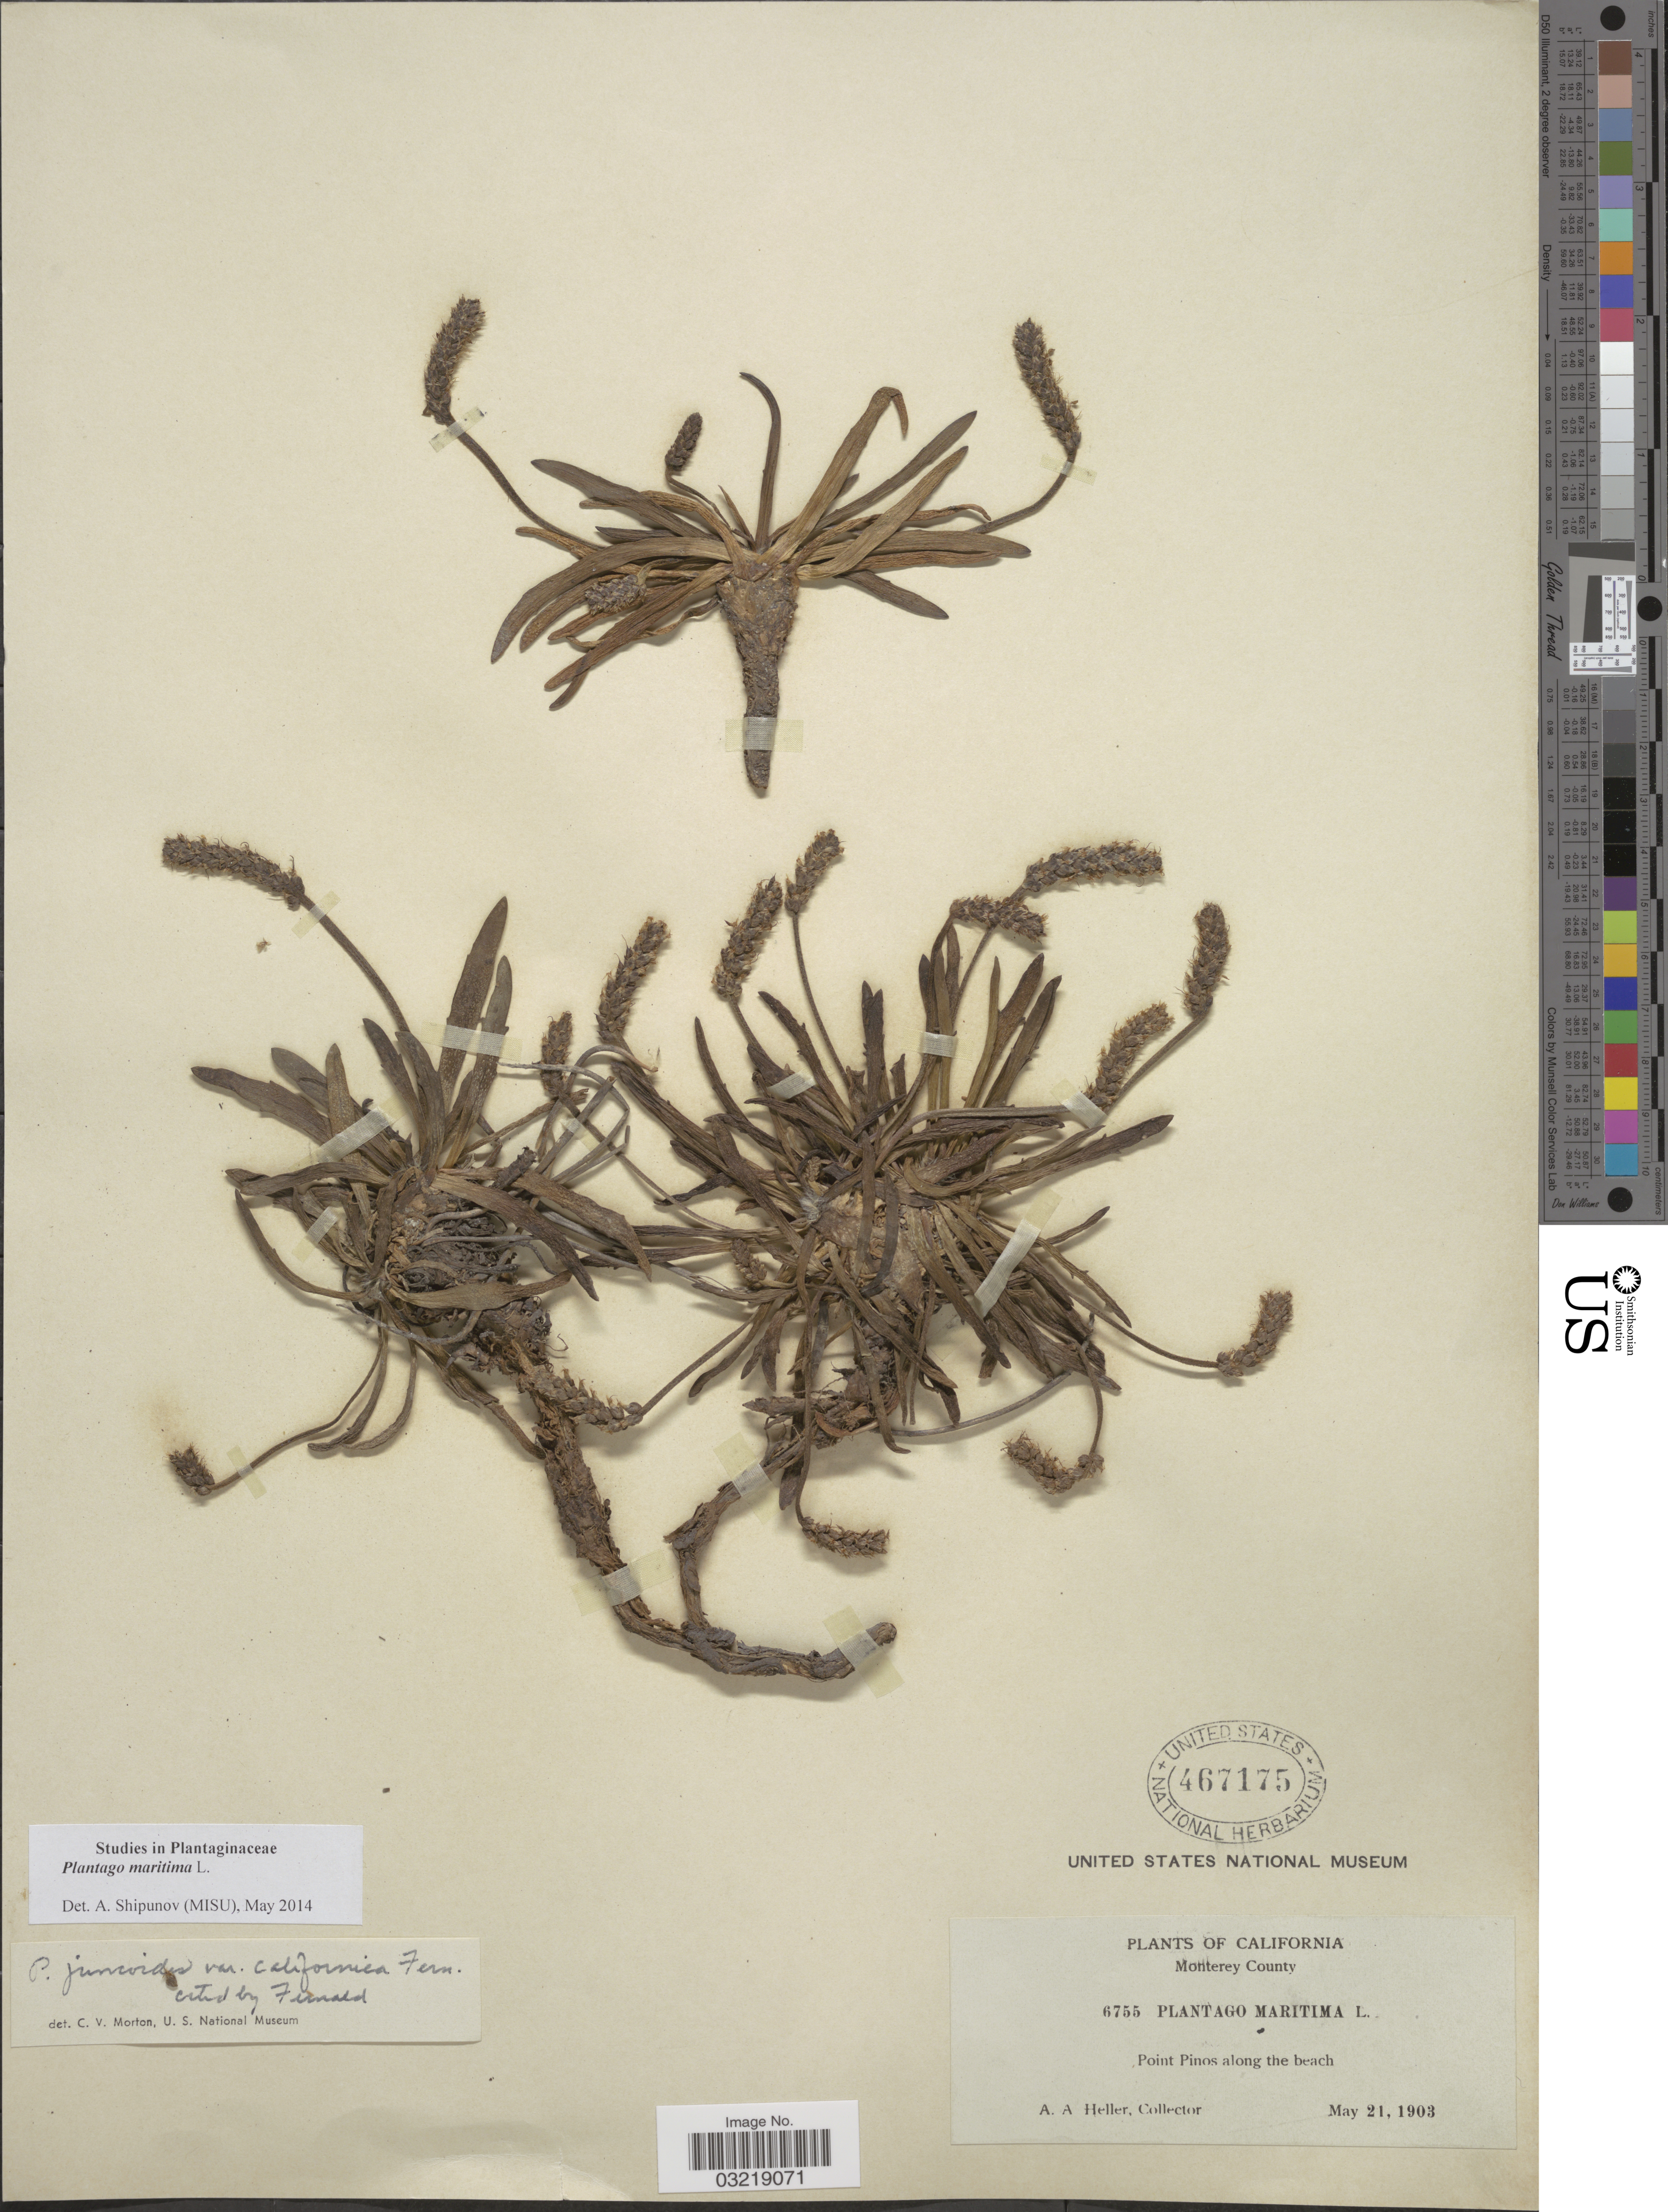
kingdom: Plantae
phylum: Tracheophyta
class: Magnoliopsida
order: Lamiales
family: Plantaginaceae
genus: Plantago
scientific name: Plantago maritima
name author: L.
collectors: A. A. Heller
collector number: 6755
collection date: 1903-05-21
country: United States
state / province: California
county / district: Monterey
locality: Monterey County. Point Pinos along the beach.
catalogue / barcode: US 467175